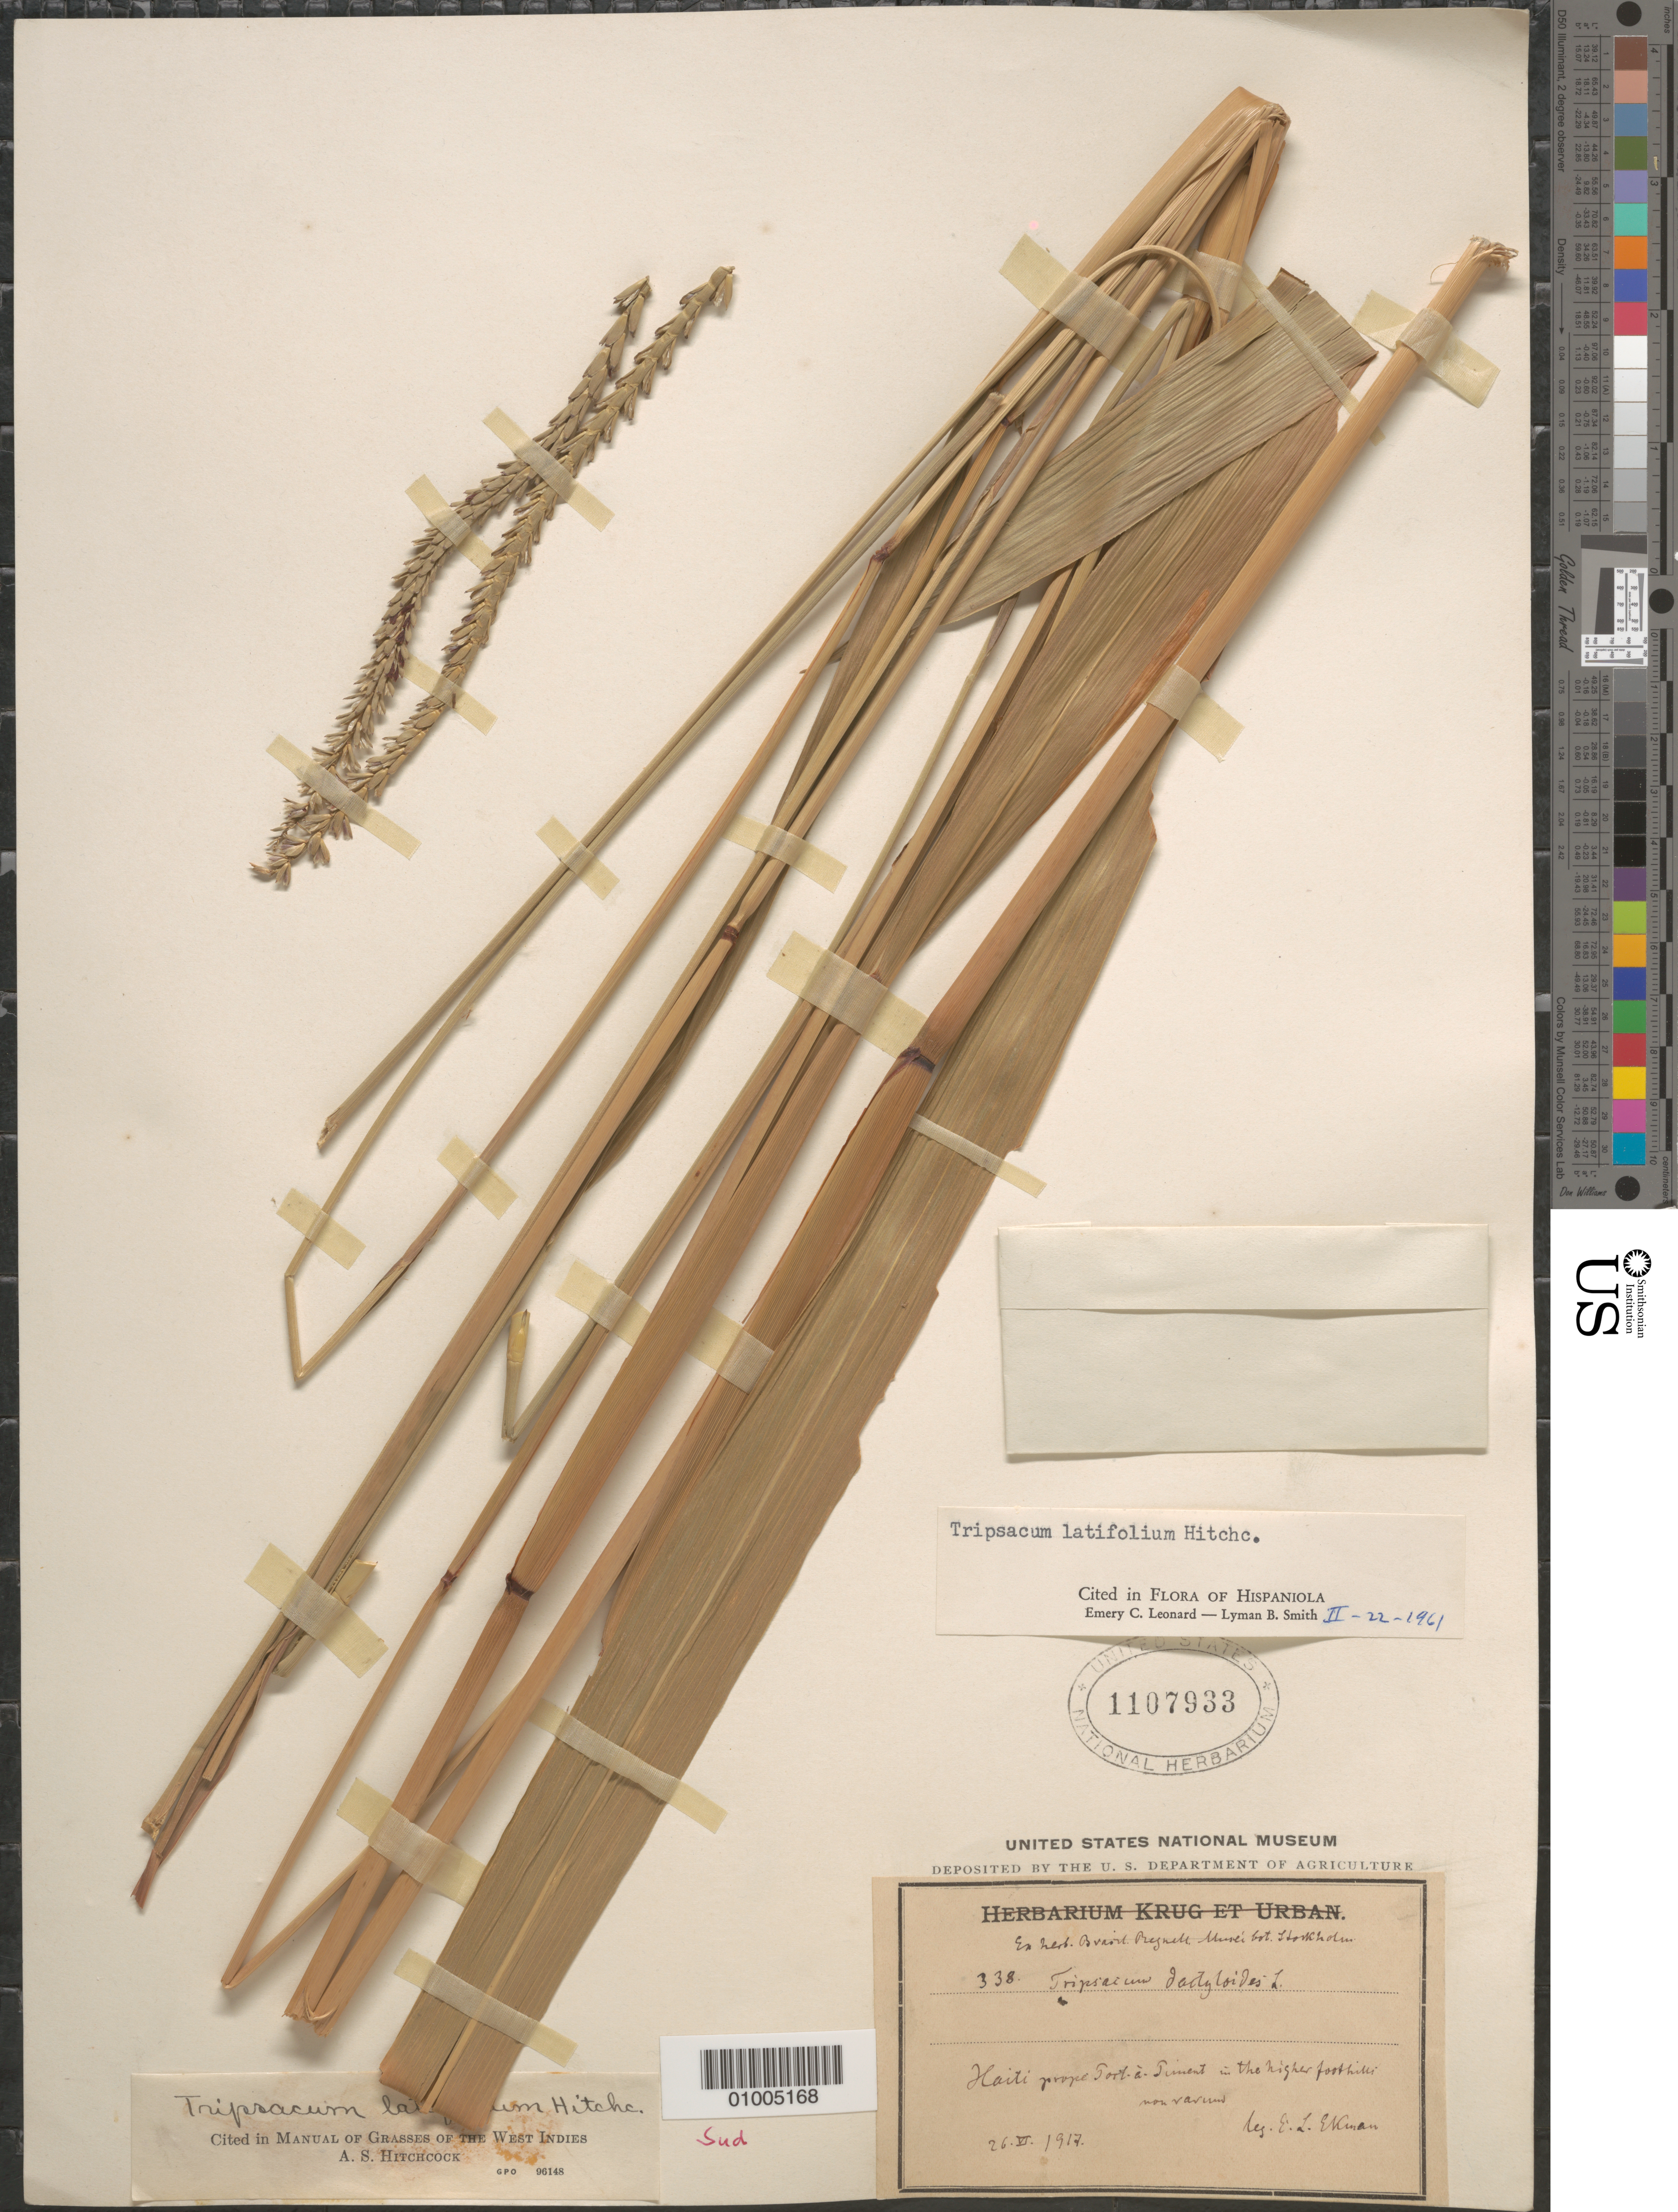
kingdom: Plantae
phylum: Tracheophyta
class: Liliopsida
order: Poales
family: Poaceae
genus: Tripsacum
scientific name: Tripsacum latifolium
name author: Hitchc.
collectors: E. L. Ekman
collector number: H 338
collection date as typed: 26 Jun 1917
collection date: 1917-06-26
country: Haiti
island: Hispaniola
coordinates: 0 N, 0 E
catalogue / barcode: US 1107933